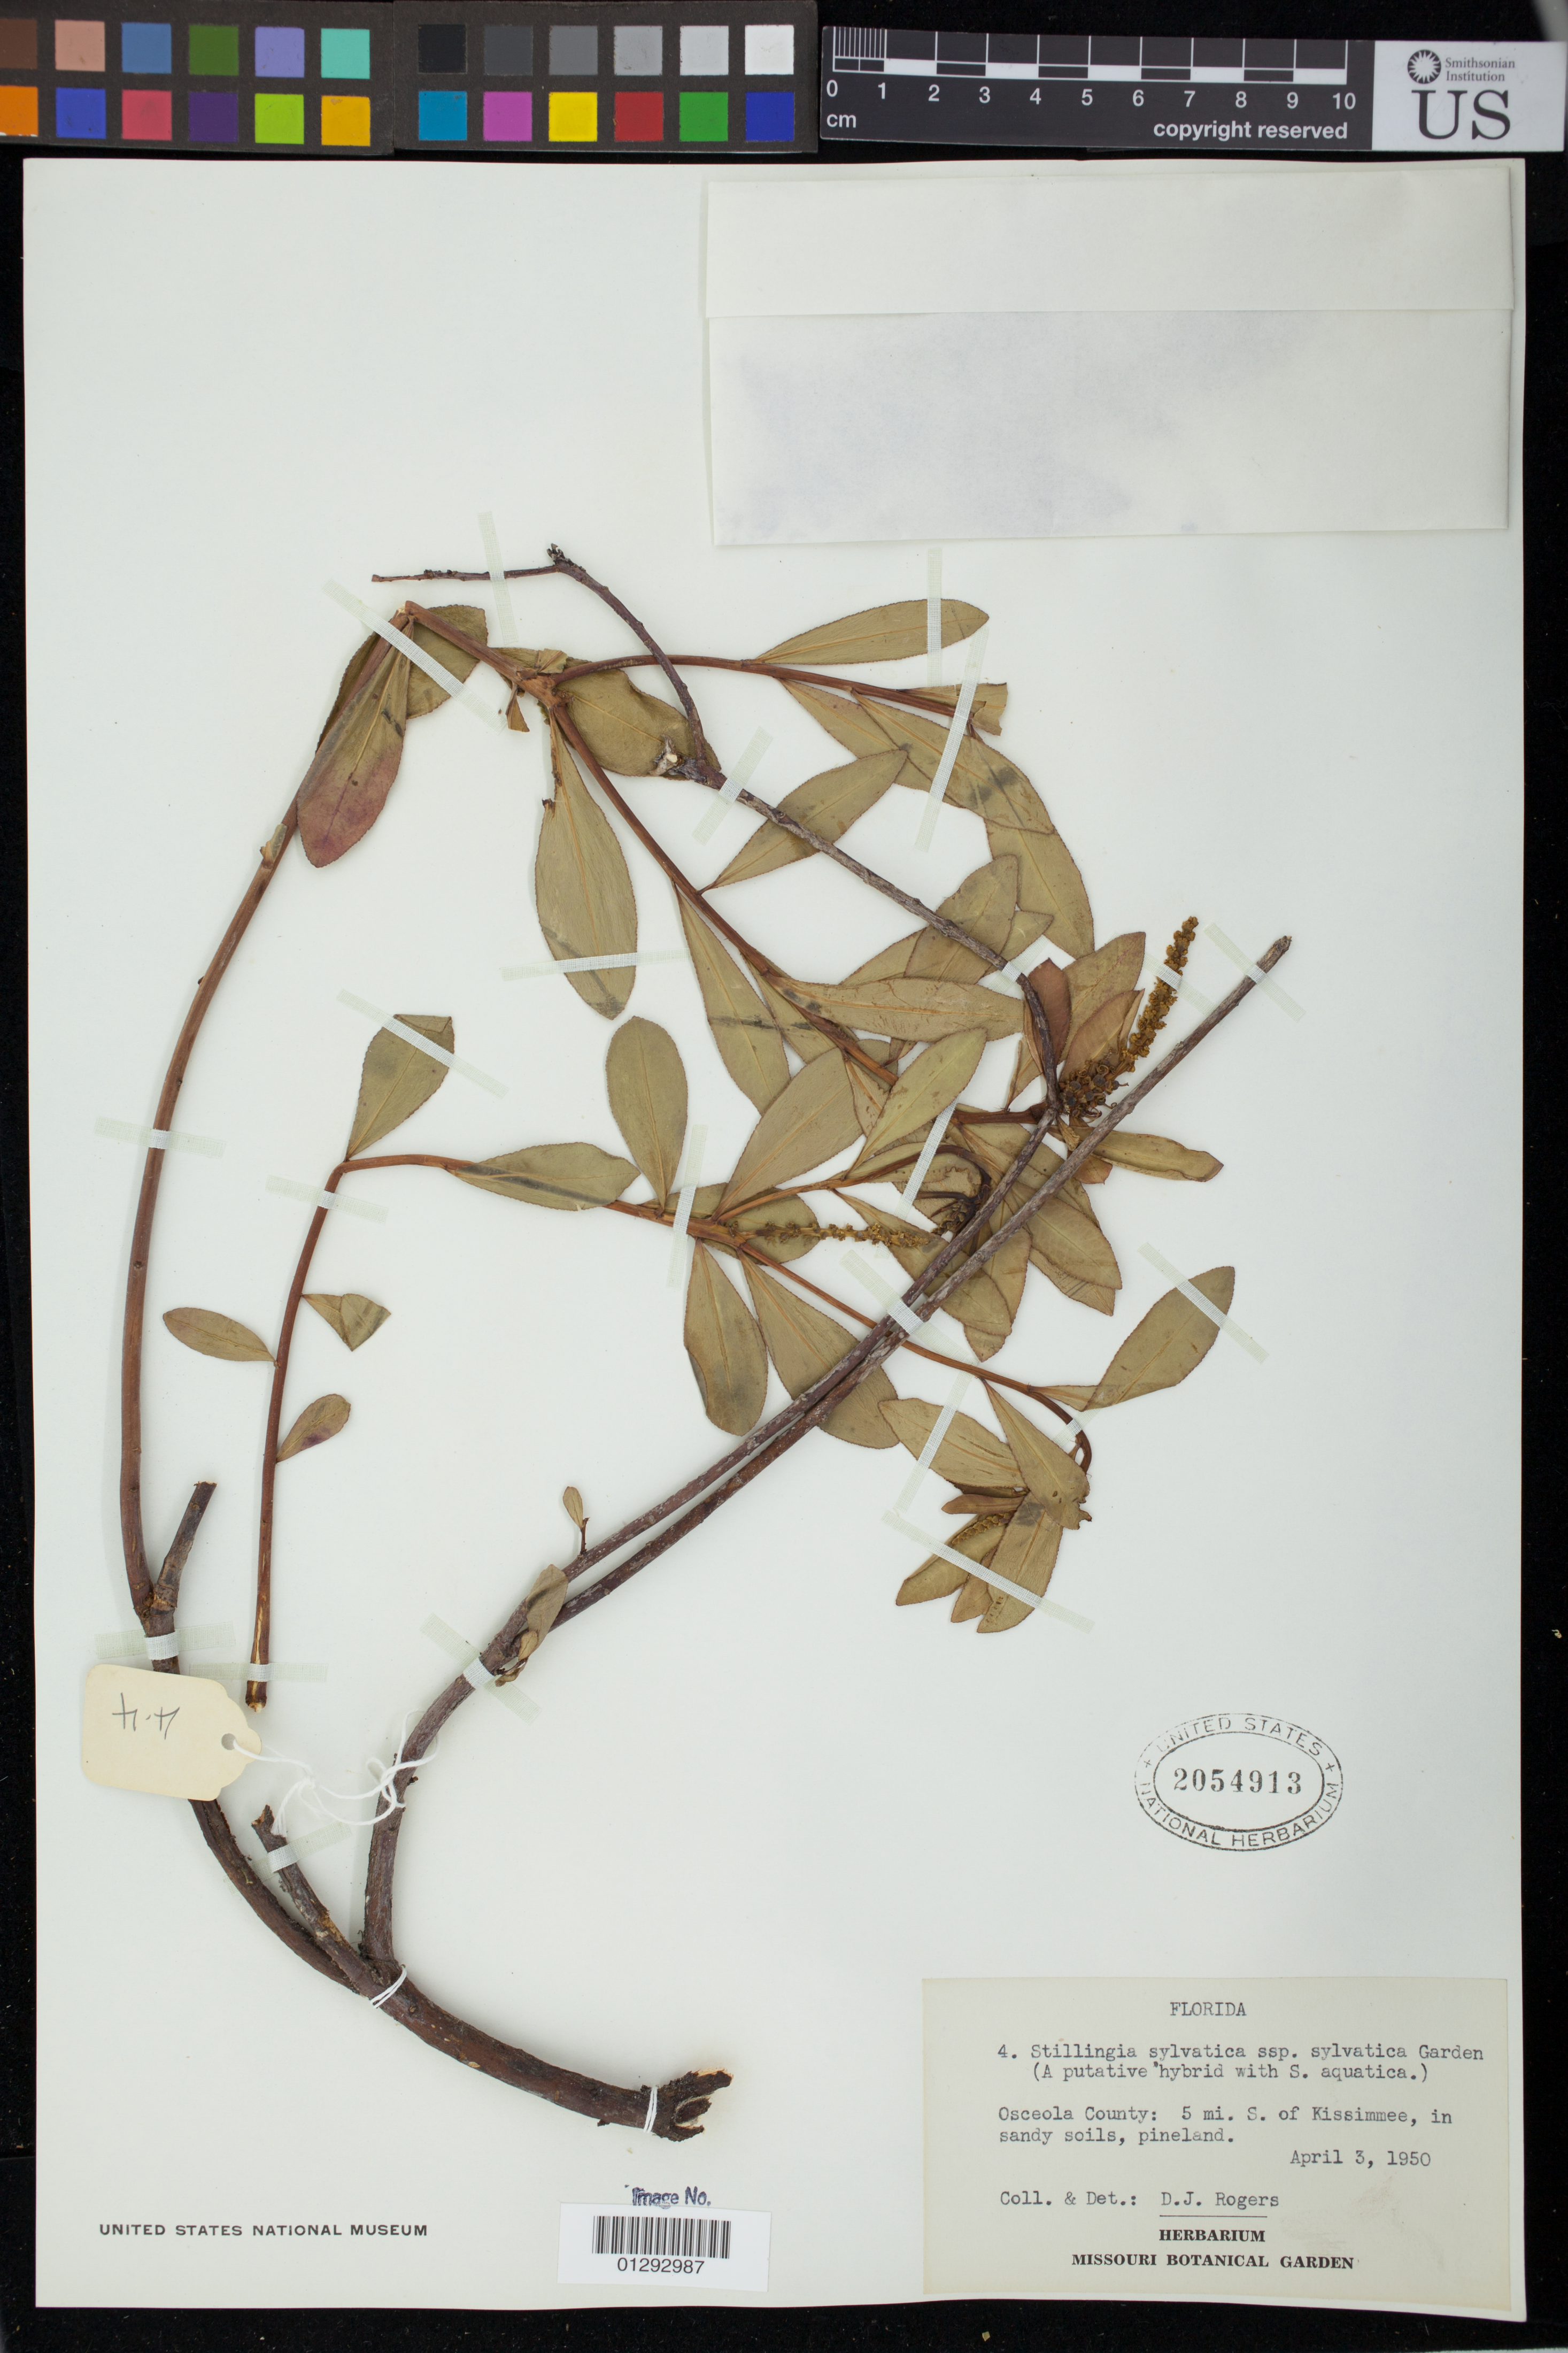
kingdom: Plantae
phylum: Tracheophyta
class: Magnoliopsida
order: Malpighiales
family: Euphorbiaceae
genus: Stillingia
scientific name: Stillingia sylvatica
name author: L.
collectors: D. J. Rogers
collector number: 4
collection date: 1950-04-03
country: United States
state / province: Florida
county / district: Osceola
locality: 5 mi. S. of Kissimmee, in sandy soils, pineland.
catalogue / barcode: US 2054913